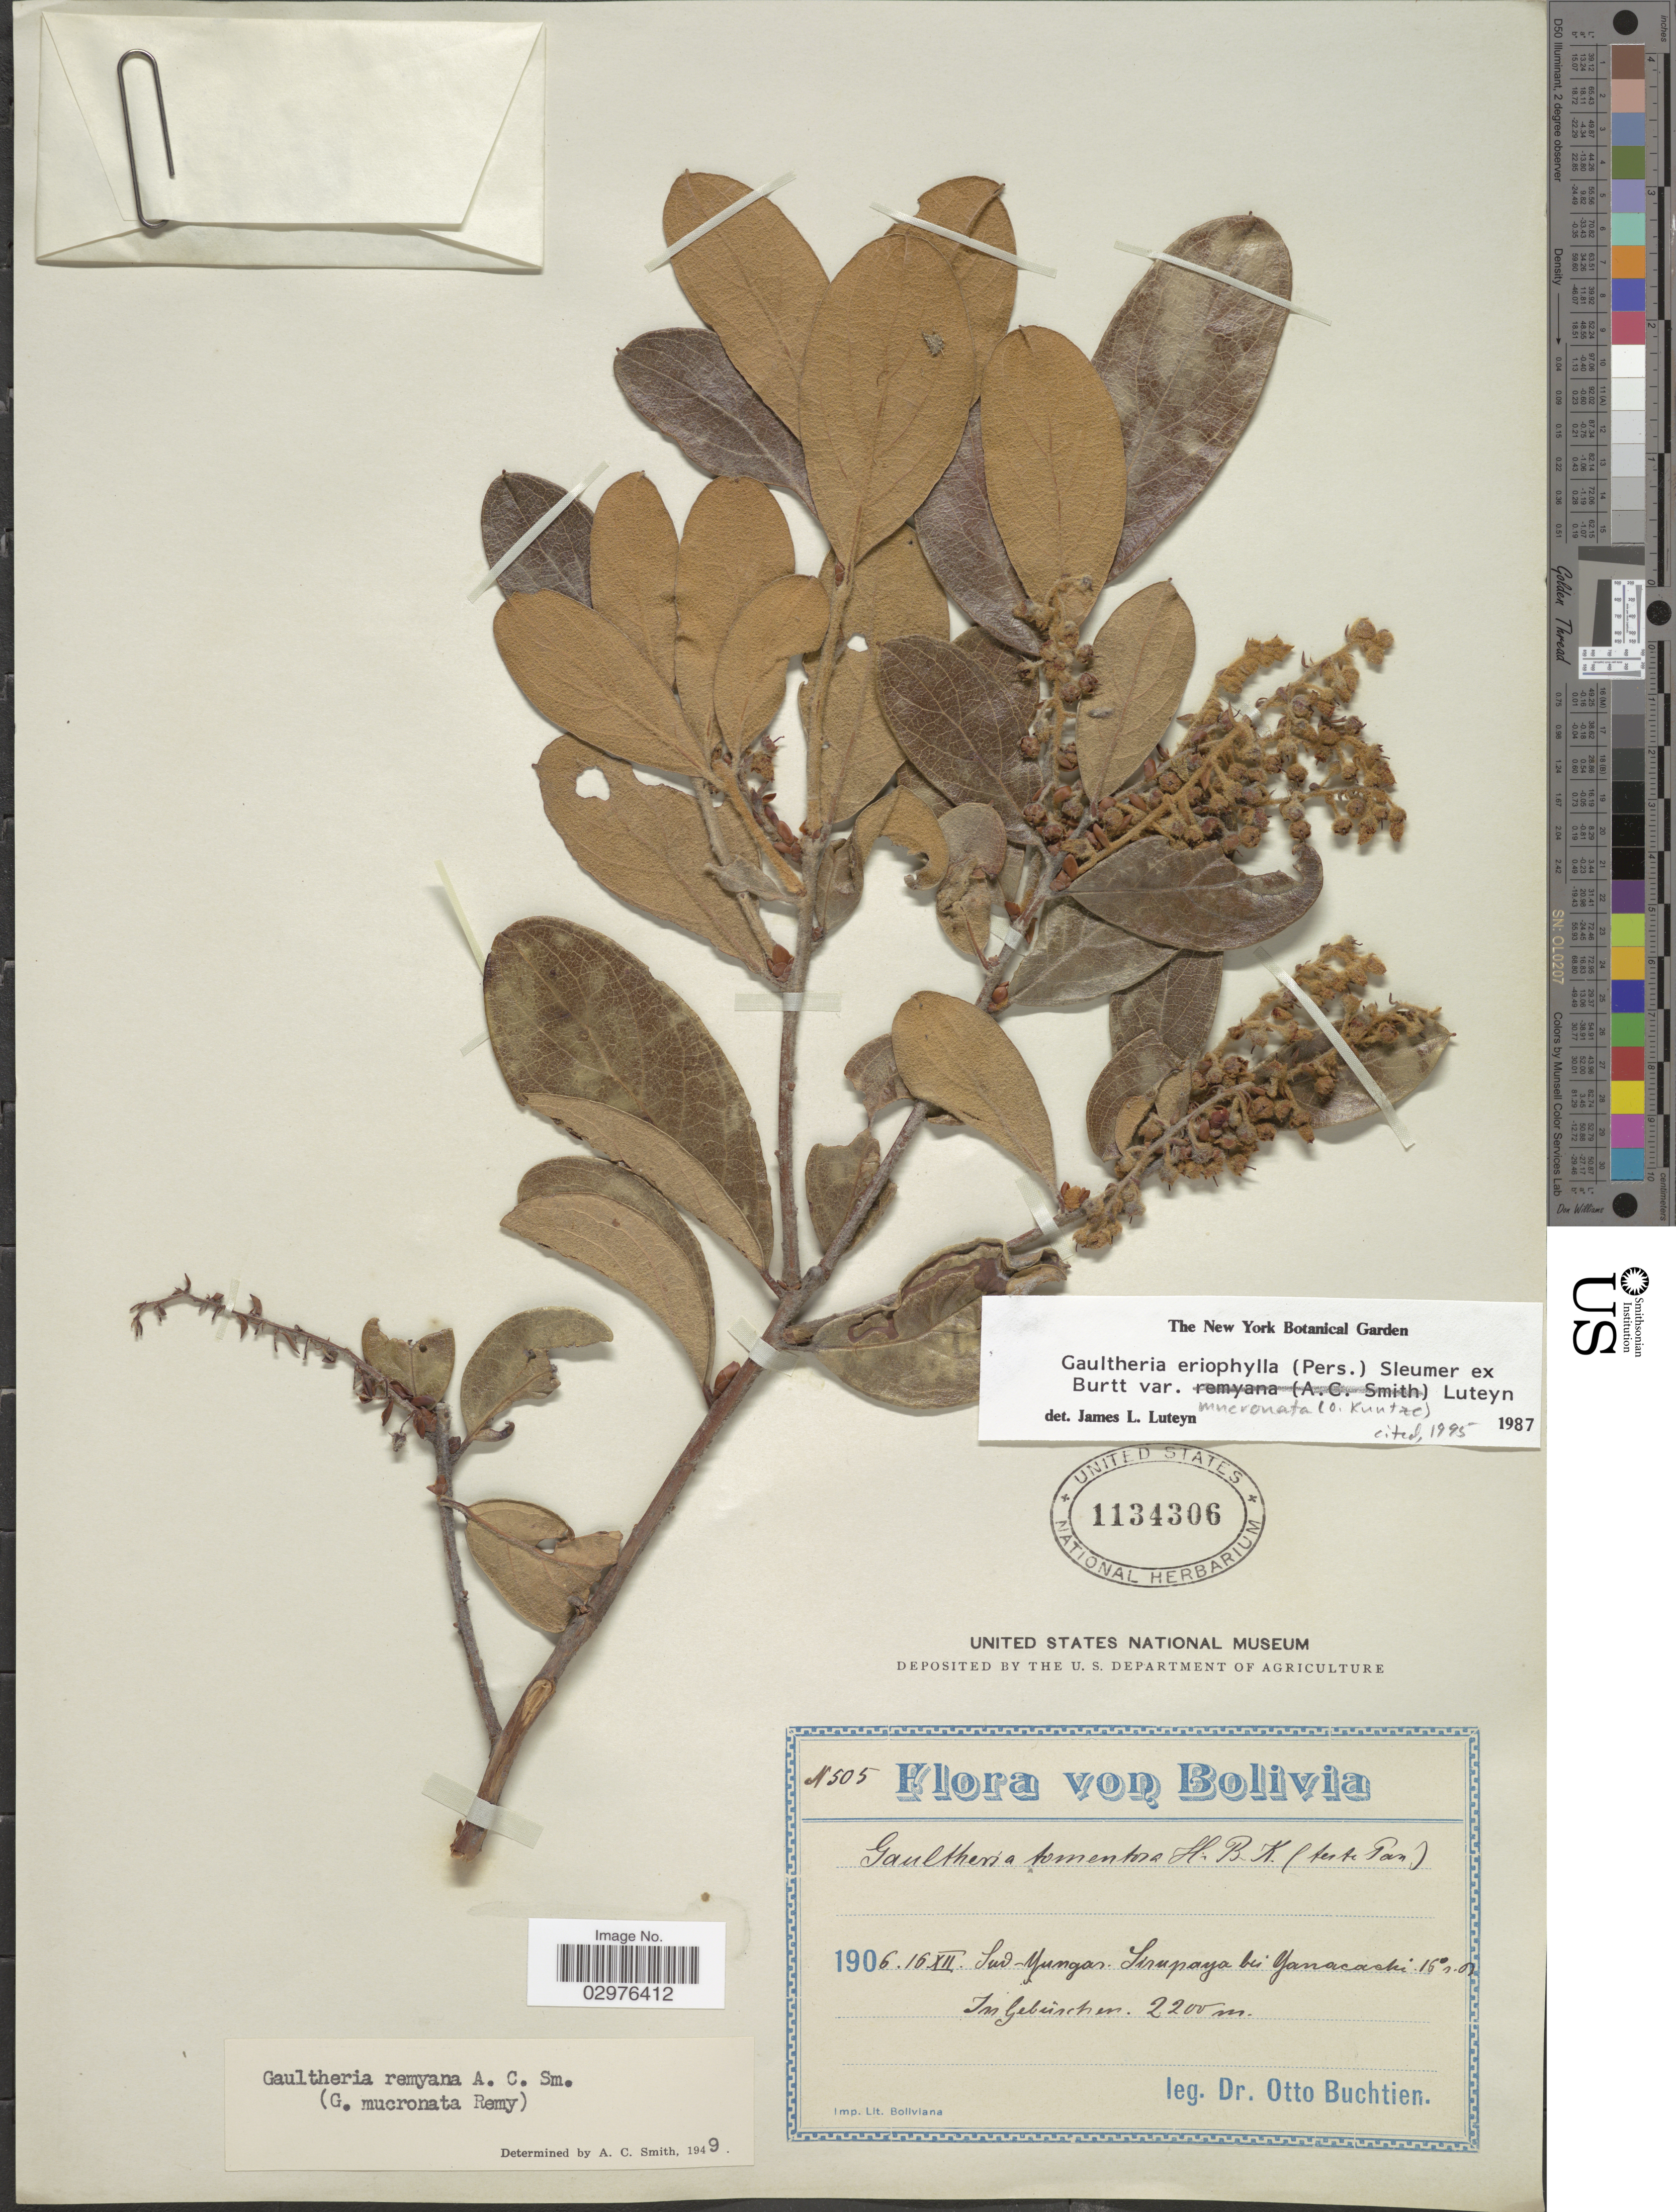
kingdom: Plantae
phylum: Tracheophyta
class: Magnoliopsida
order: Ericales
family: Ericaceae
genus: Gaultheria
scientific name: Gaultheria eriophylla var. mucronata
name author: Luteyn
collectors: O. Buchtien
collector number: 505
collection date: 1906-12-16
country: Bolivia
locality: Sud-Yungas Sirapaya bei Yanacachi 15°s. Br.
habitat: In Gebüschen.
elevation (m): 2200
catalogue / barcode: US 1134306